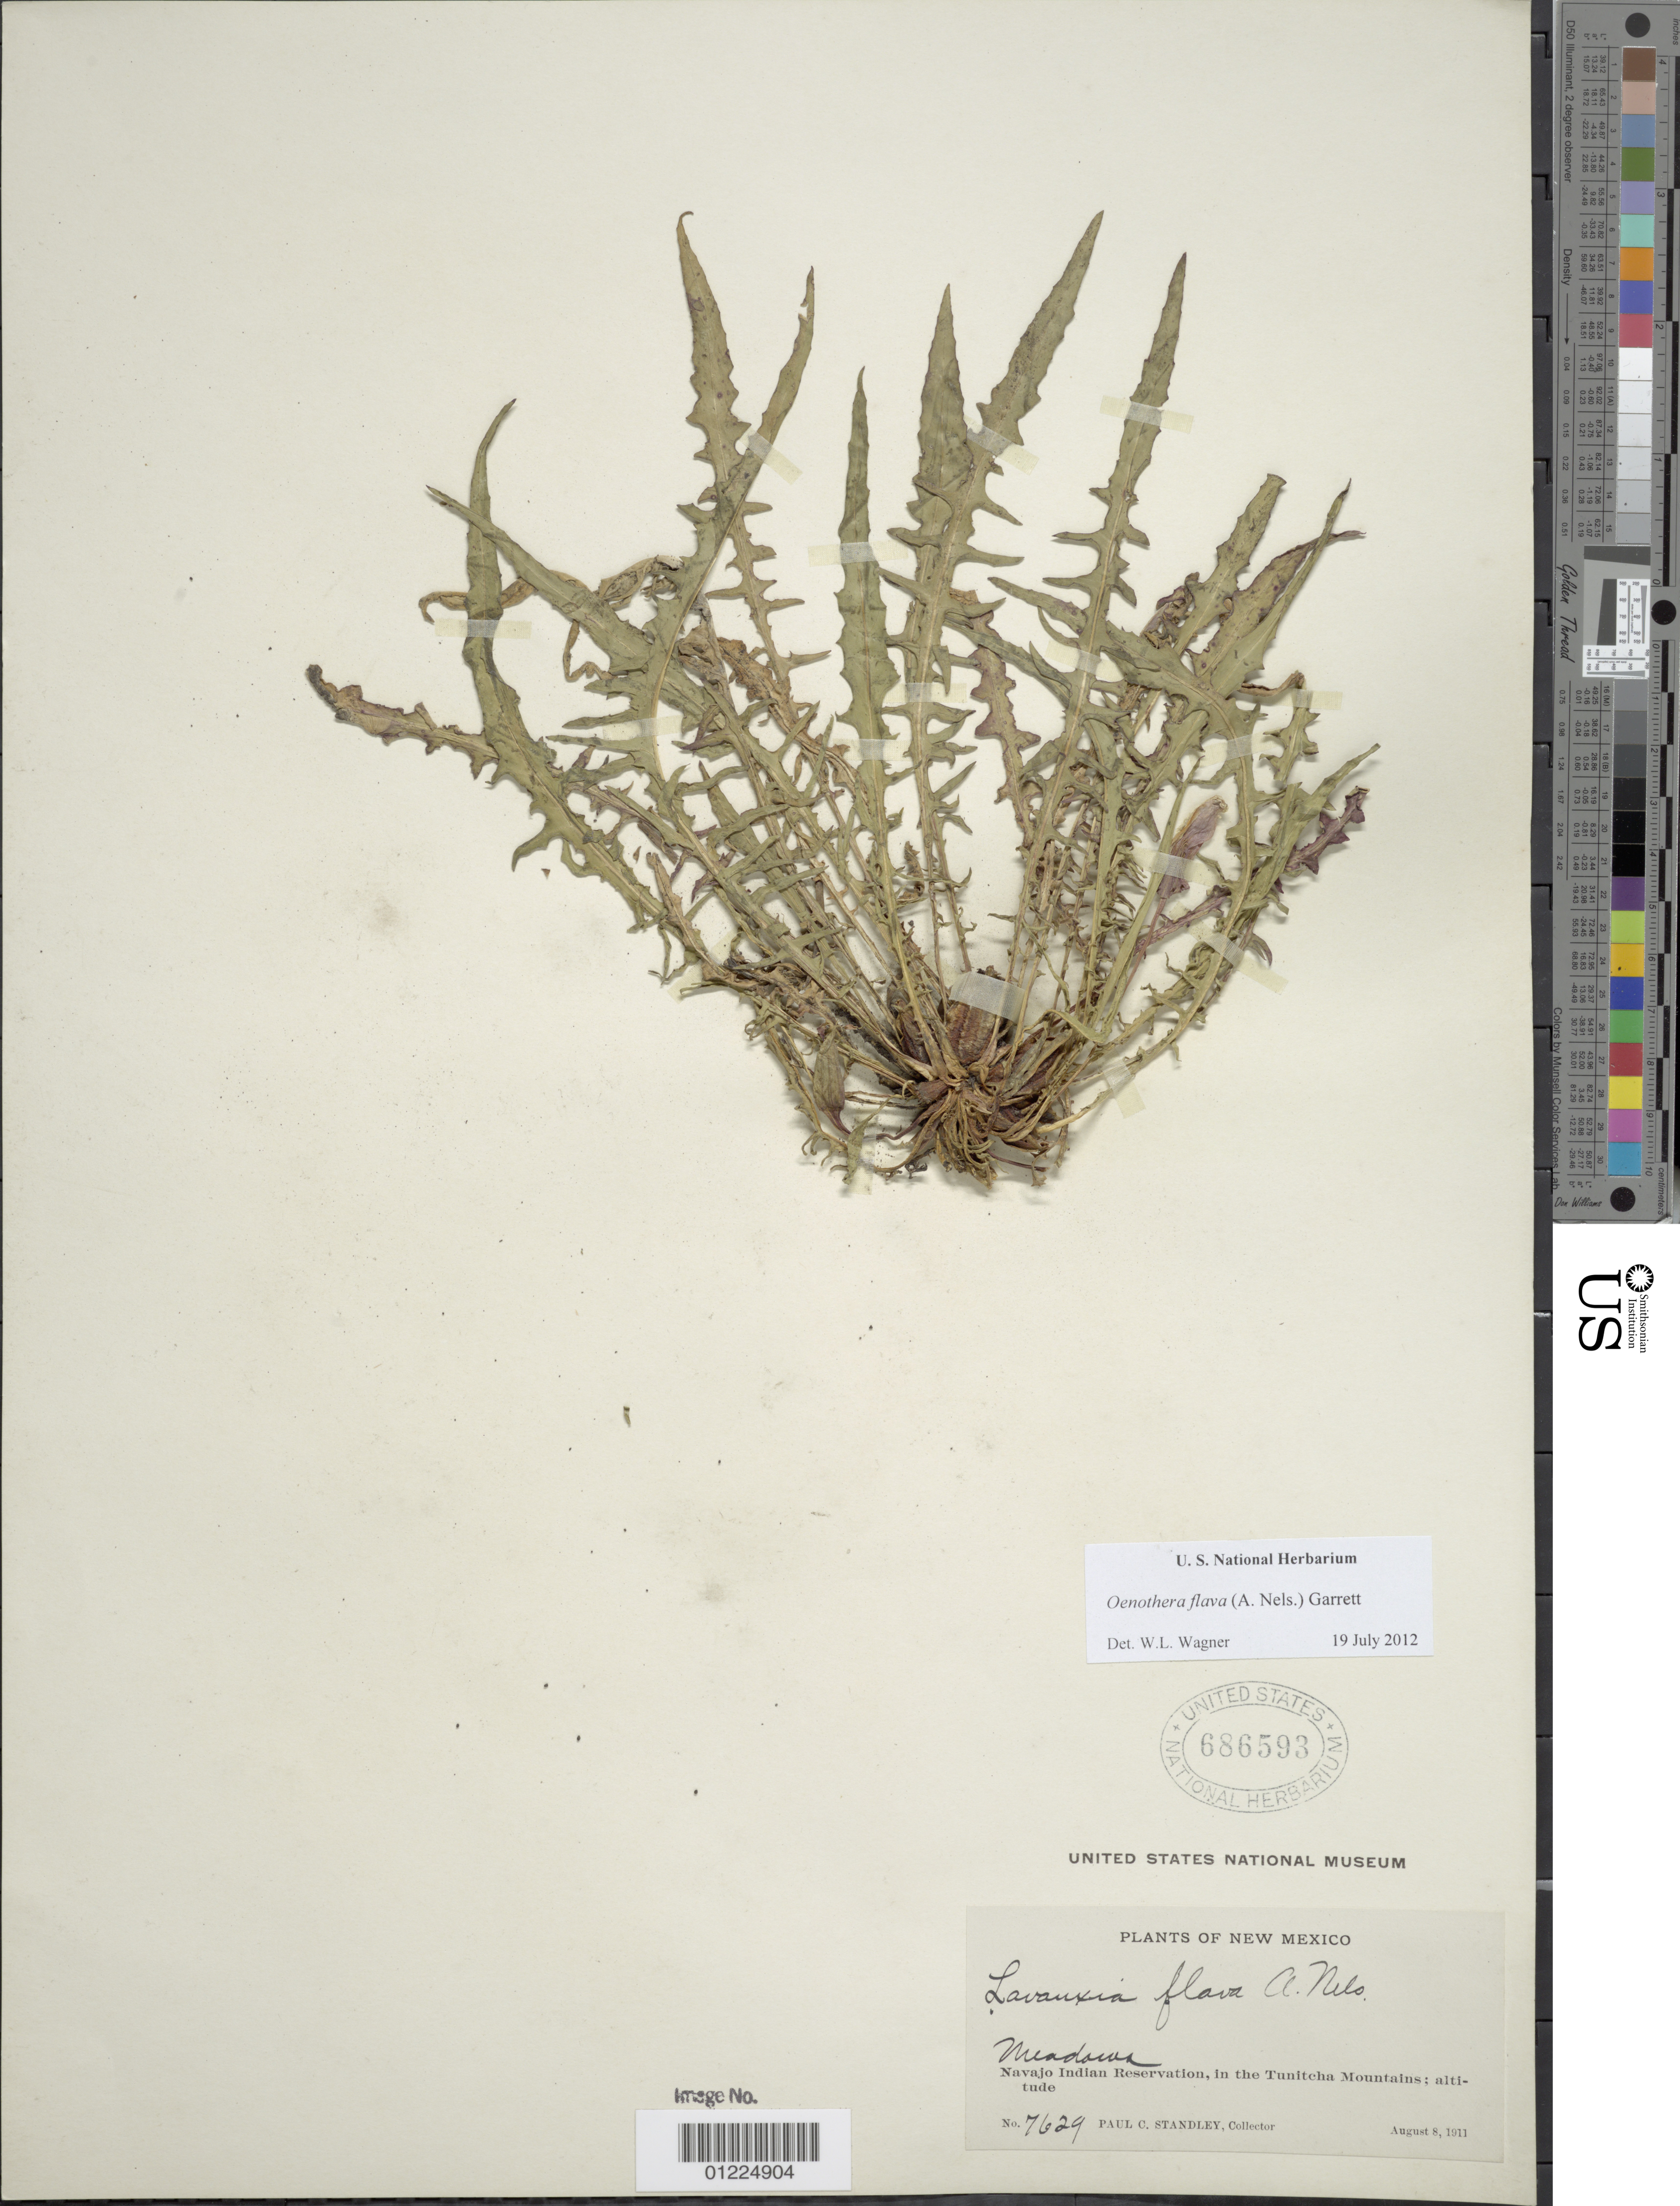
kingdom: Plantae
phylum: Tracheophyta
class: Magnoliopsida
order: Myrtales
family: Onagraceae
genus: Oenothera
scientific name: Oenothera flava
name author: (A. Nelson) Garrett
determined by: Wagner, W. L., (BOT), Smithsonian Institution - National Museum of Natural History (UNITED STATES)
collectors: P. C. Standley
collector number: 7629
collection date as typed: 08 Aug 1911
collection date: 1911-08-08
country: United States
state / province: New Mexico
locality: Navajo Indian Reservation in the Tunitcha Mountains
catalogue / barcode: US 686593